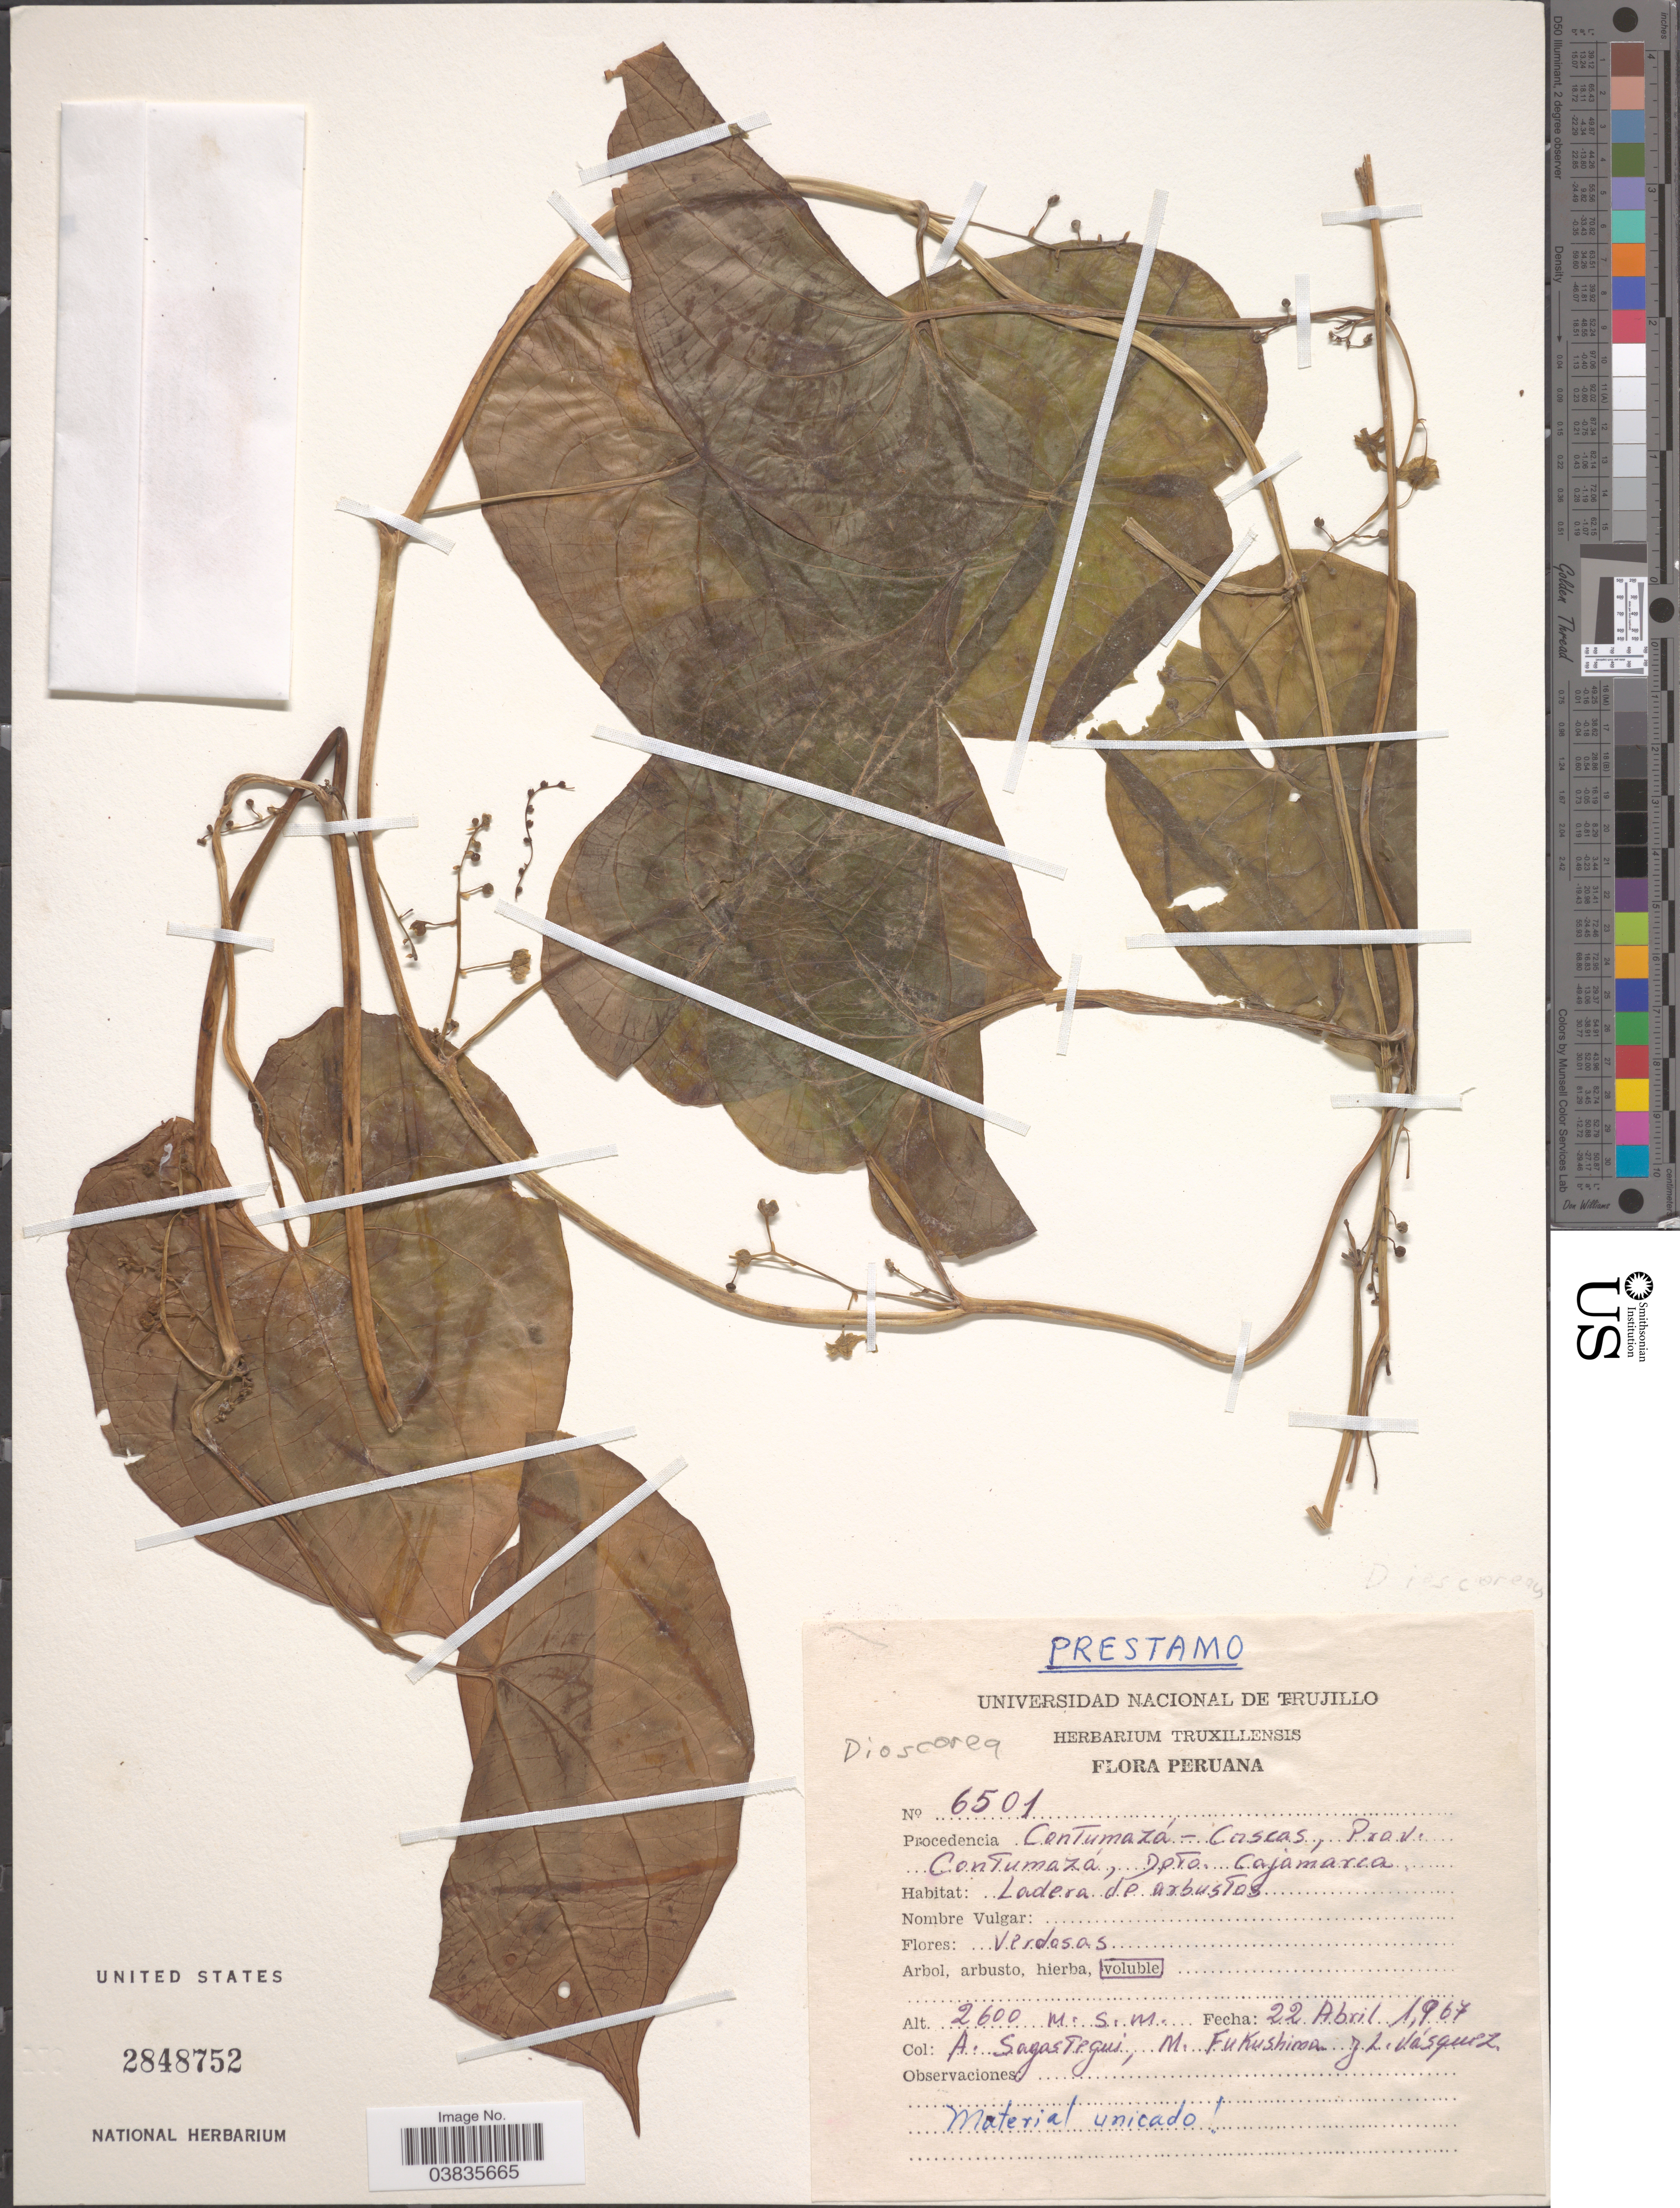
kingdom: Plantae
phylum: Tracheophyta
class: Liliopsida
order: Dioscoreales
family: Dioscoreaceae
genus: Dioscorea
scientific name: Dioscorea sp.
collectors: A. Sagastegui, M. Fukushima & J. Vásquez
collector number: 6501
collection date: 1967-04-22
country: Peru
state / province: Cajamarca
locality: Procedencia Centumazá - Cascas, Prov. Contumazá, Dpto. Cajamarca.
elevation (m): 2600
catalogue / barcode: US 2848752